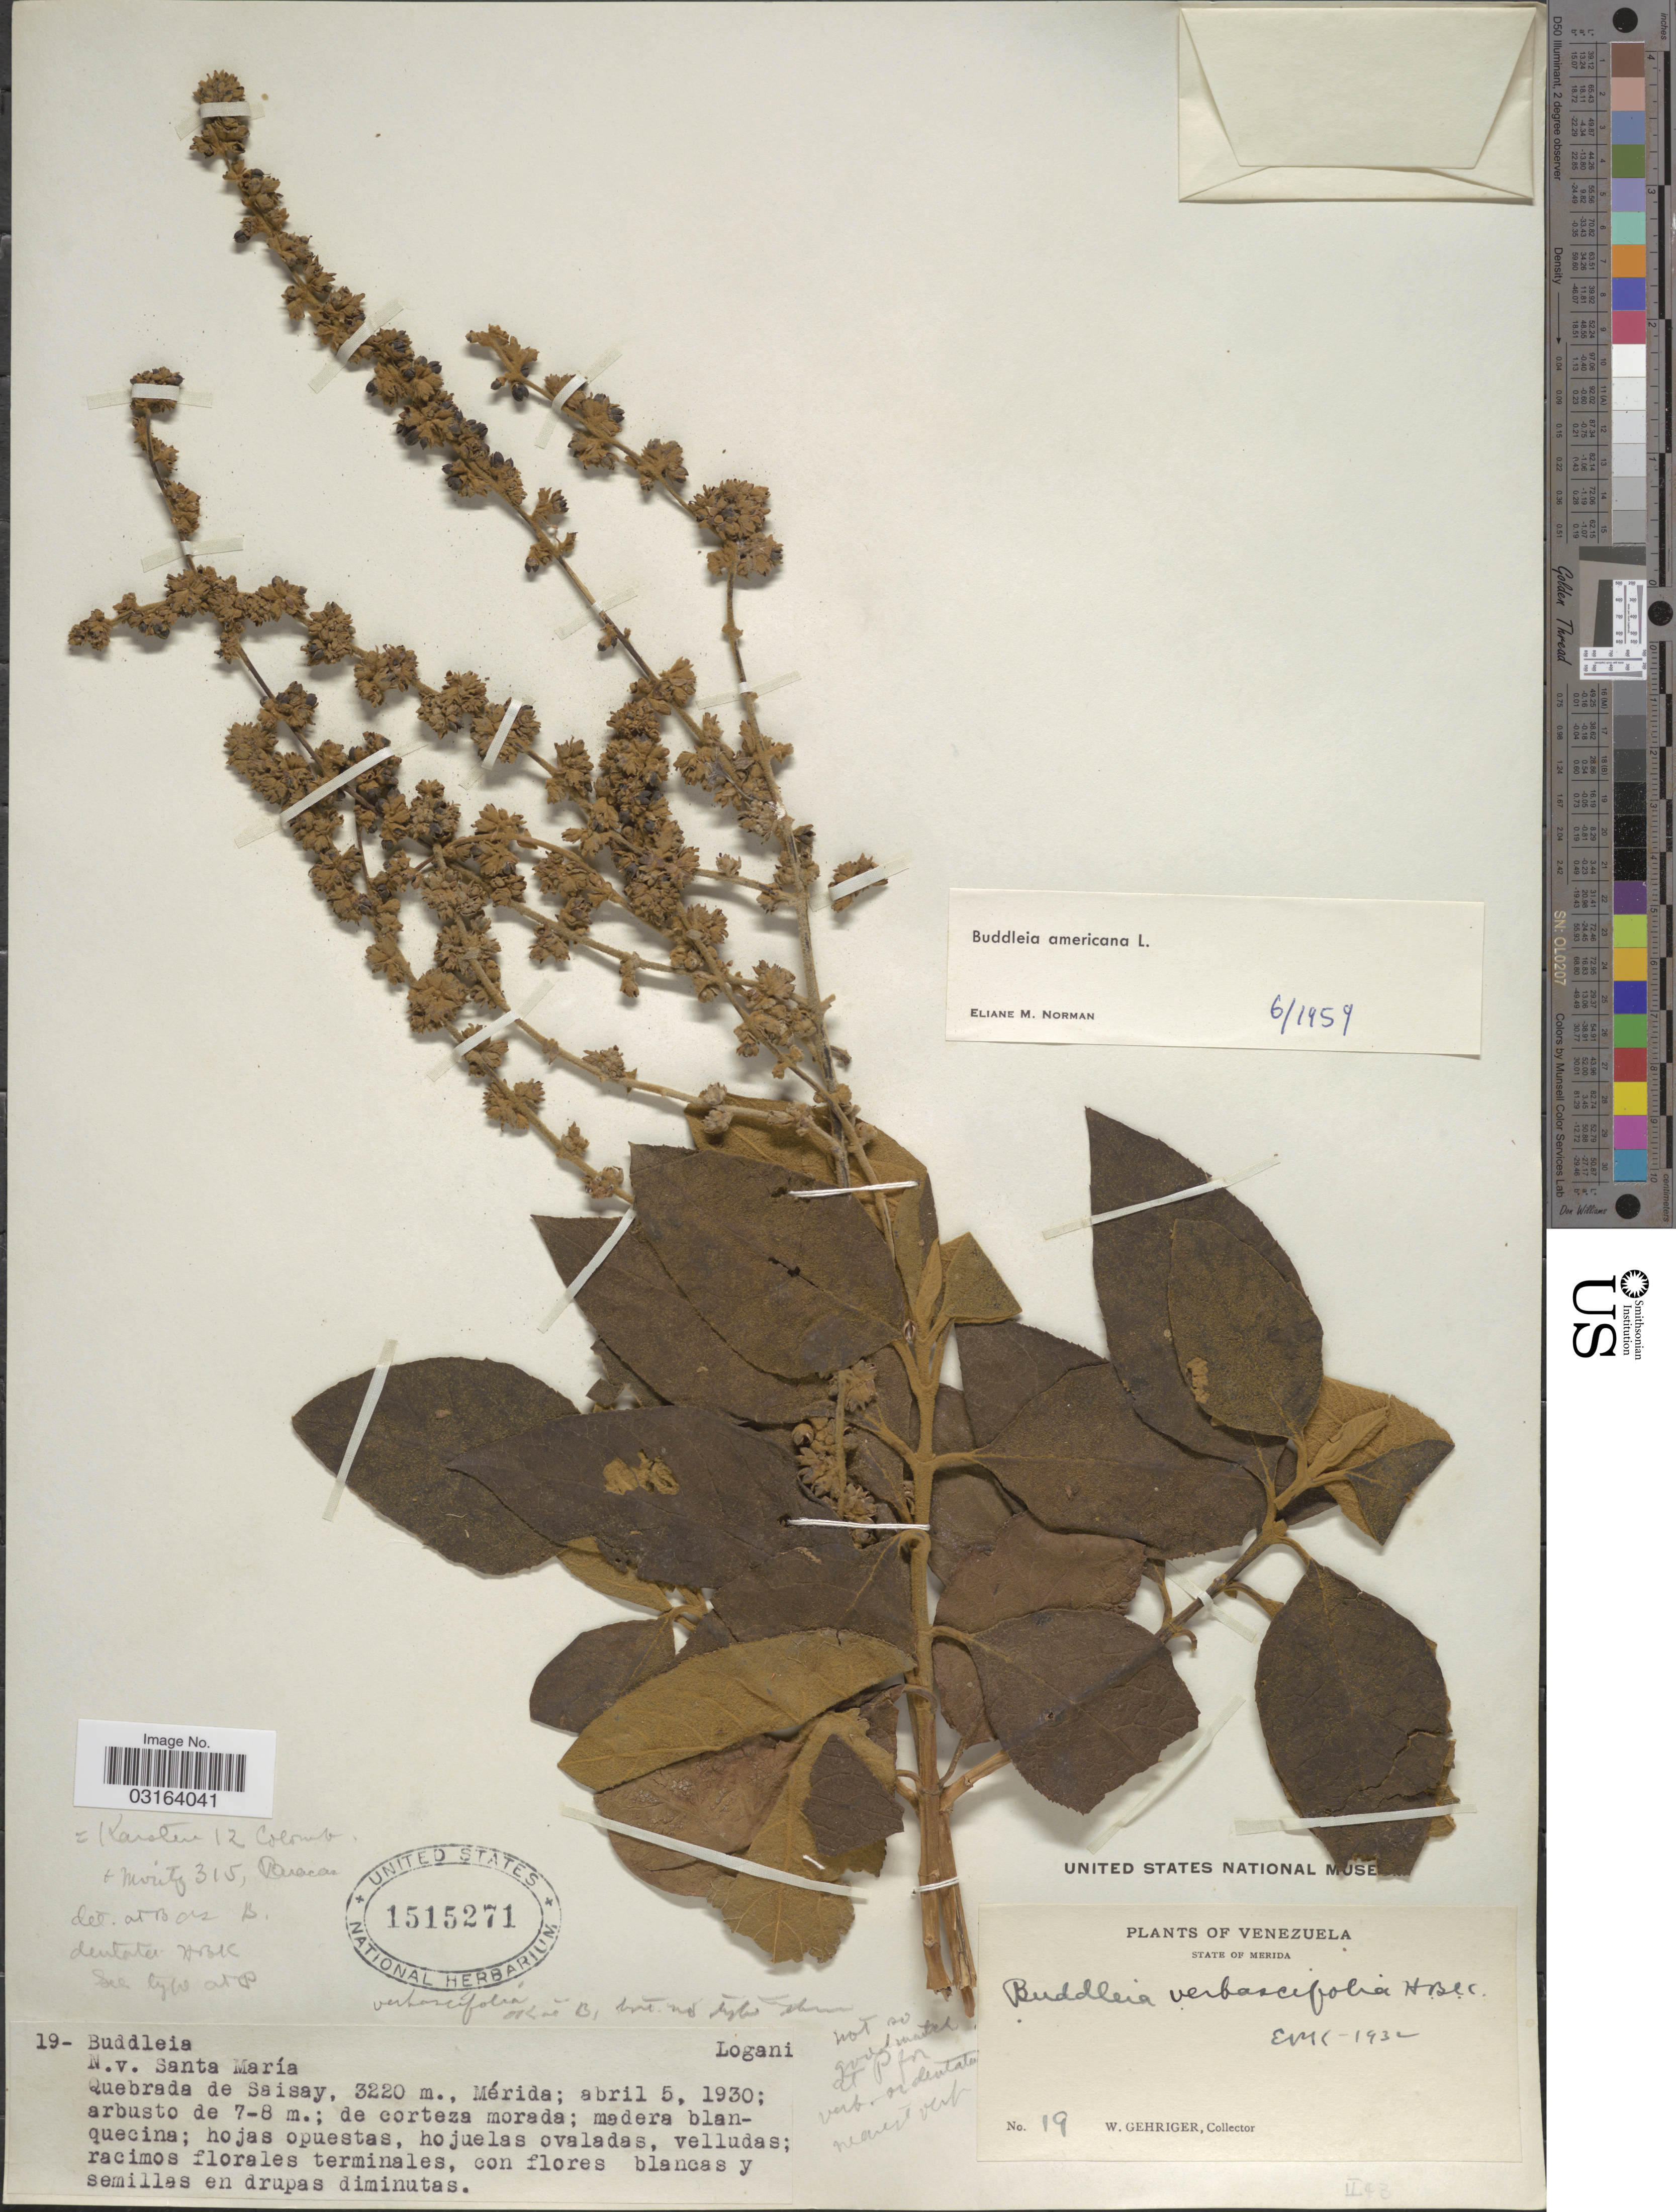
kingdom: Plantae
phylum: Tracheophyta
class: Magnoliopsida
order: Lamiales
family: Scrophulariaceae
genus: Buddleja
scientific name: Buddleja americana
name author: L.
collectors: W. Gehriger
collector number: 19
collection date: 1930-04-05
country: Venezuela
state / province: Mérida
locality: Quebrada de Saisay.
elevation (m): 3220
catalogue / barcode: US 1515271